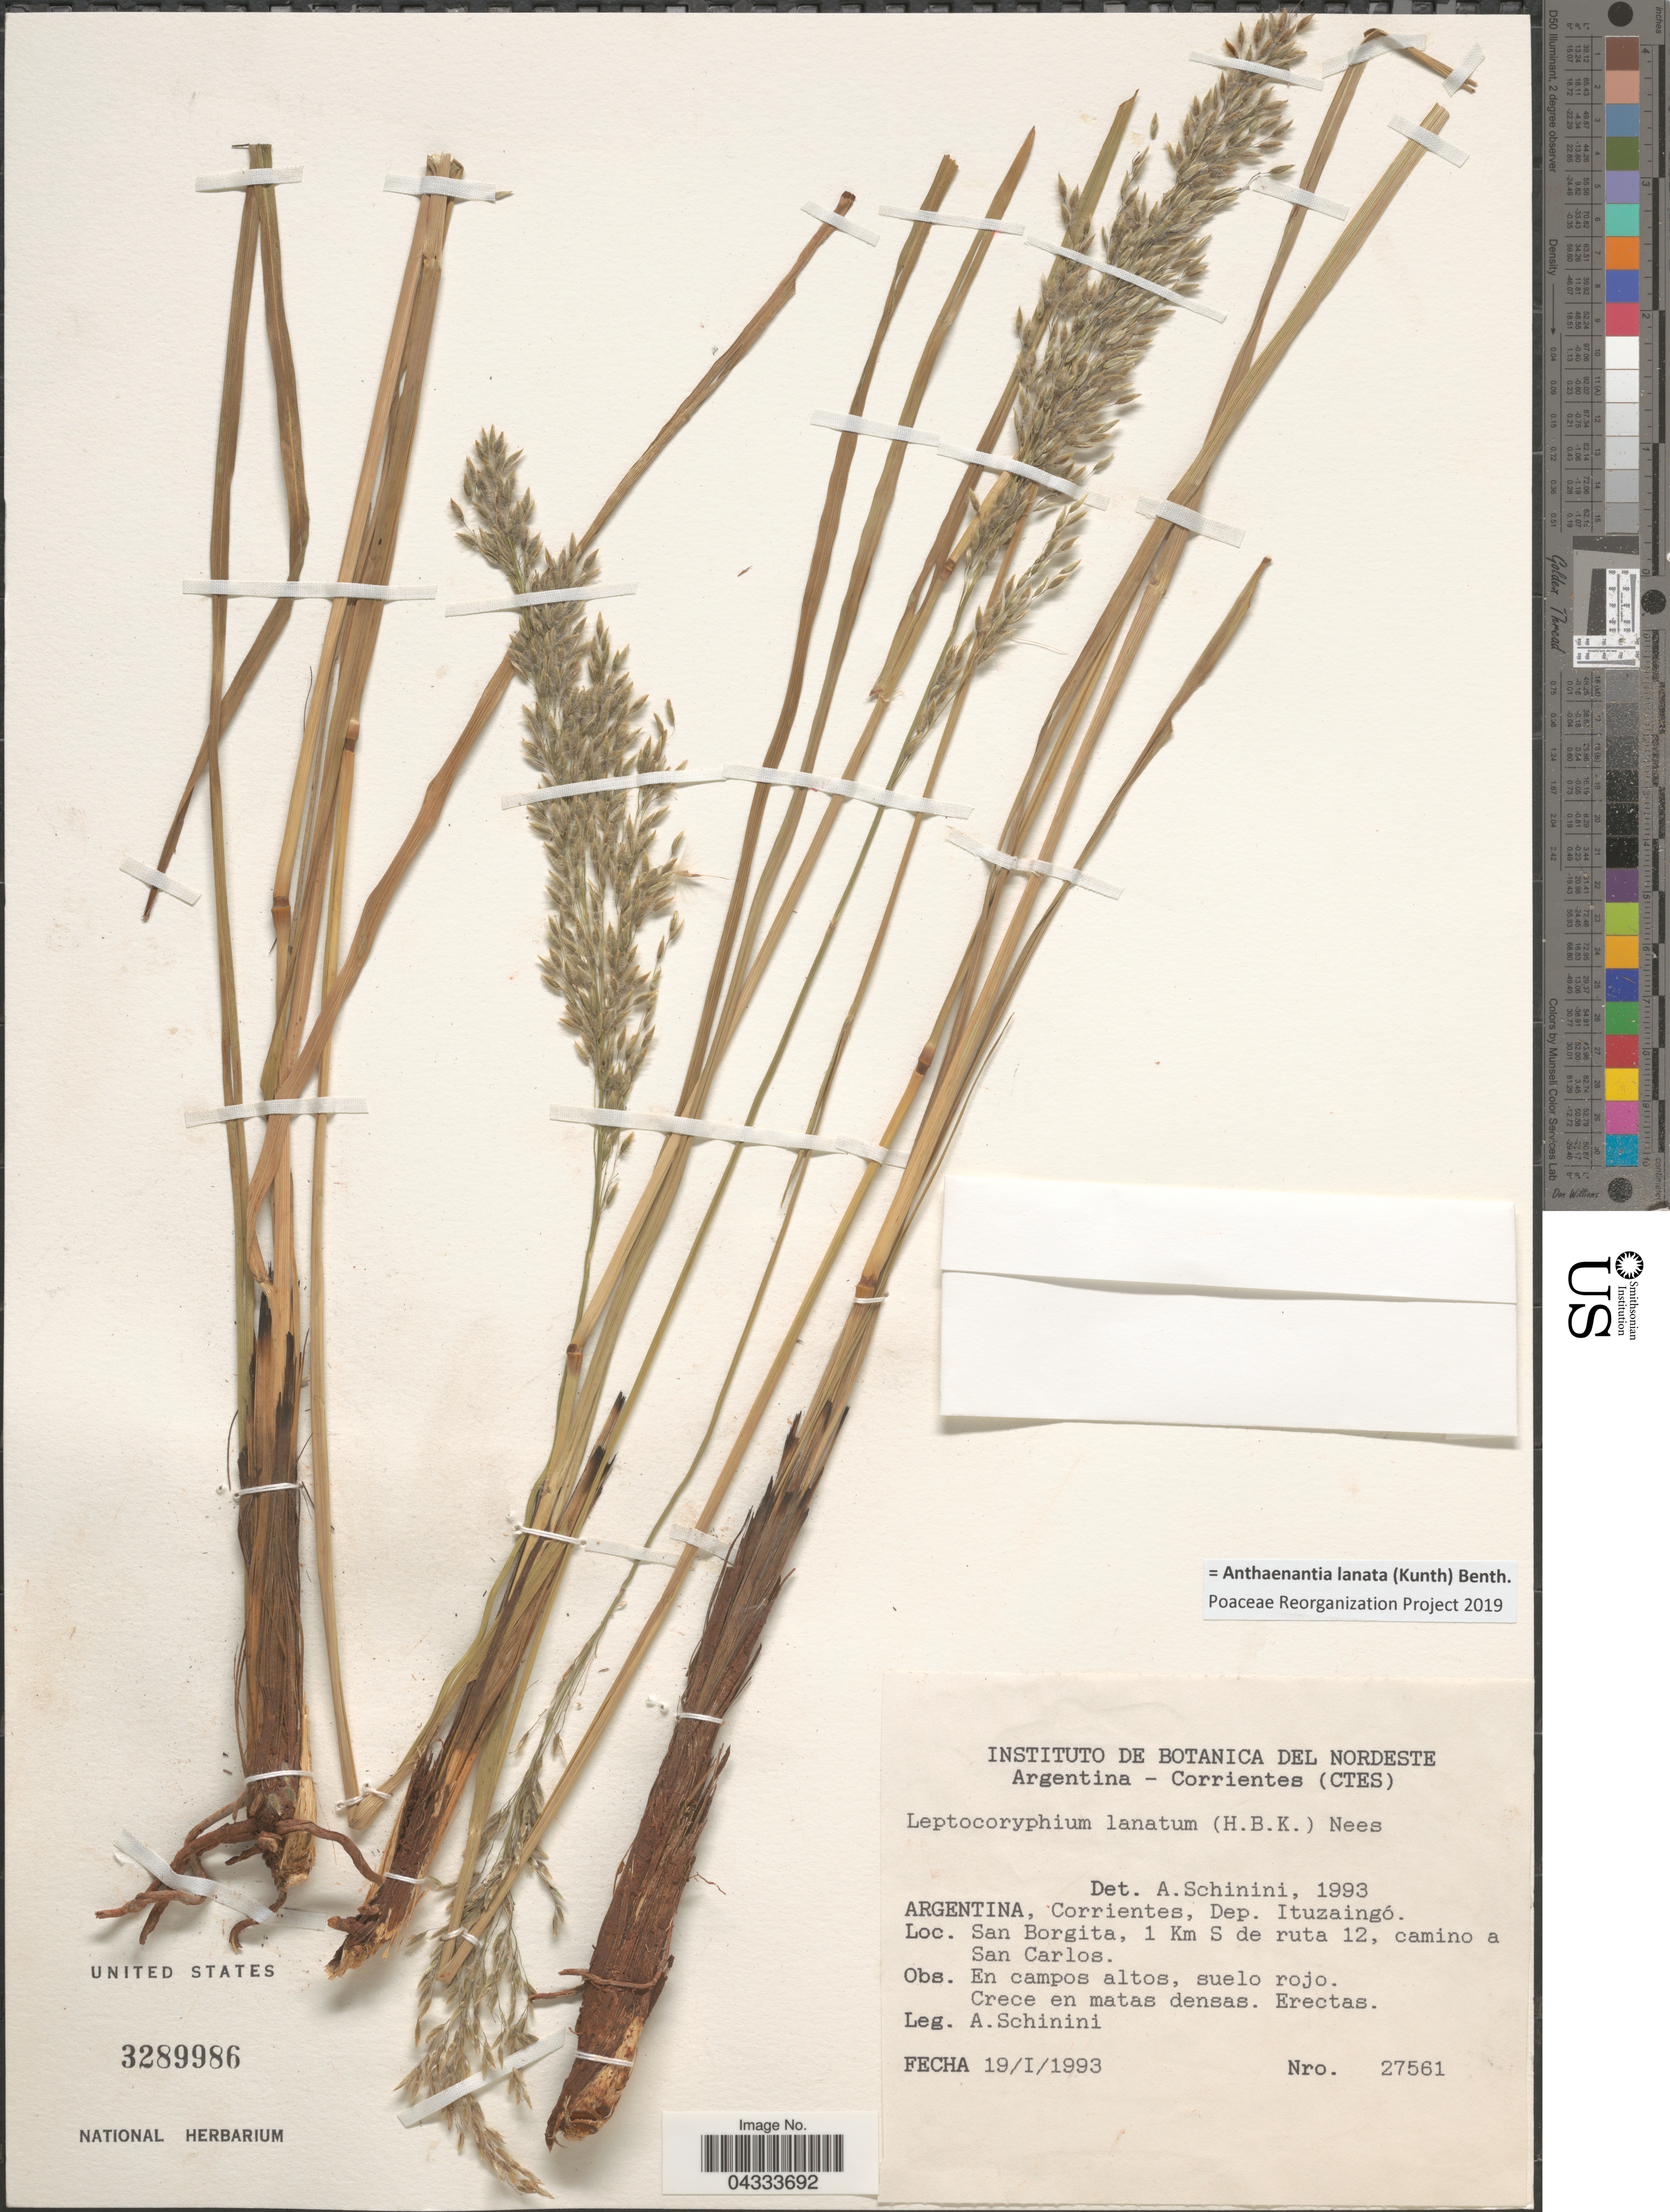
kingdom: Plantae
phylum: Tracheophyta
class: Liliopsida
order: Poales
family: Poaceae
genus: Anthaenantia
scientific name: Anthaenantia lanata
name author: (Kunth) Benth.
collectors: A. Schinini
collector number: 27561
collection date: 1993-01-19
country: Argentina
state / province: Corrientes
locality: Dep. Ituzaingó. San Borgita, 1 Km S de ruta 12, camino a San Carlos.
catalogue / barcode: US 3289986